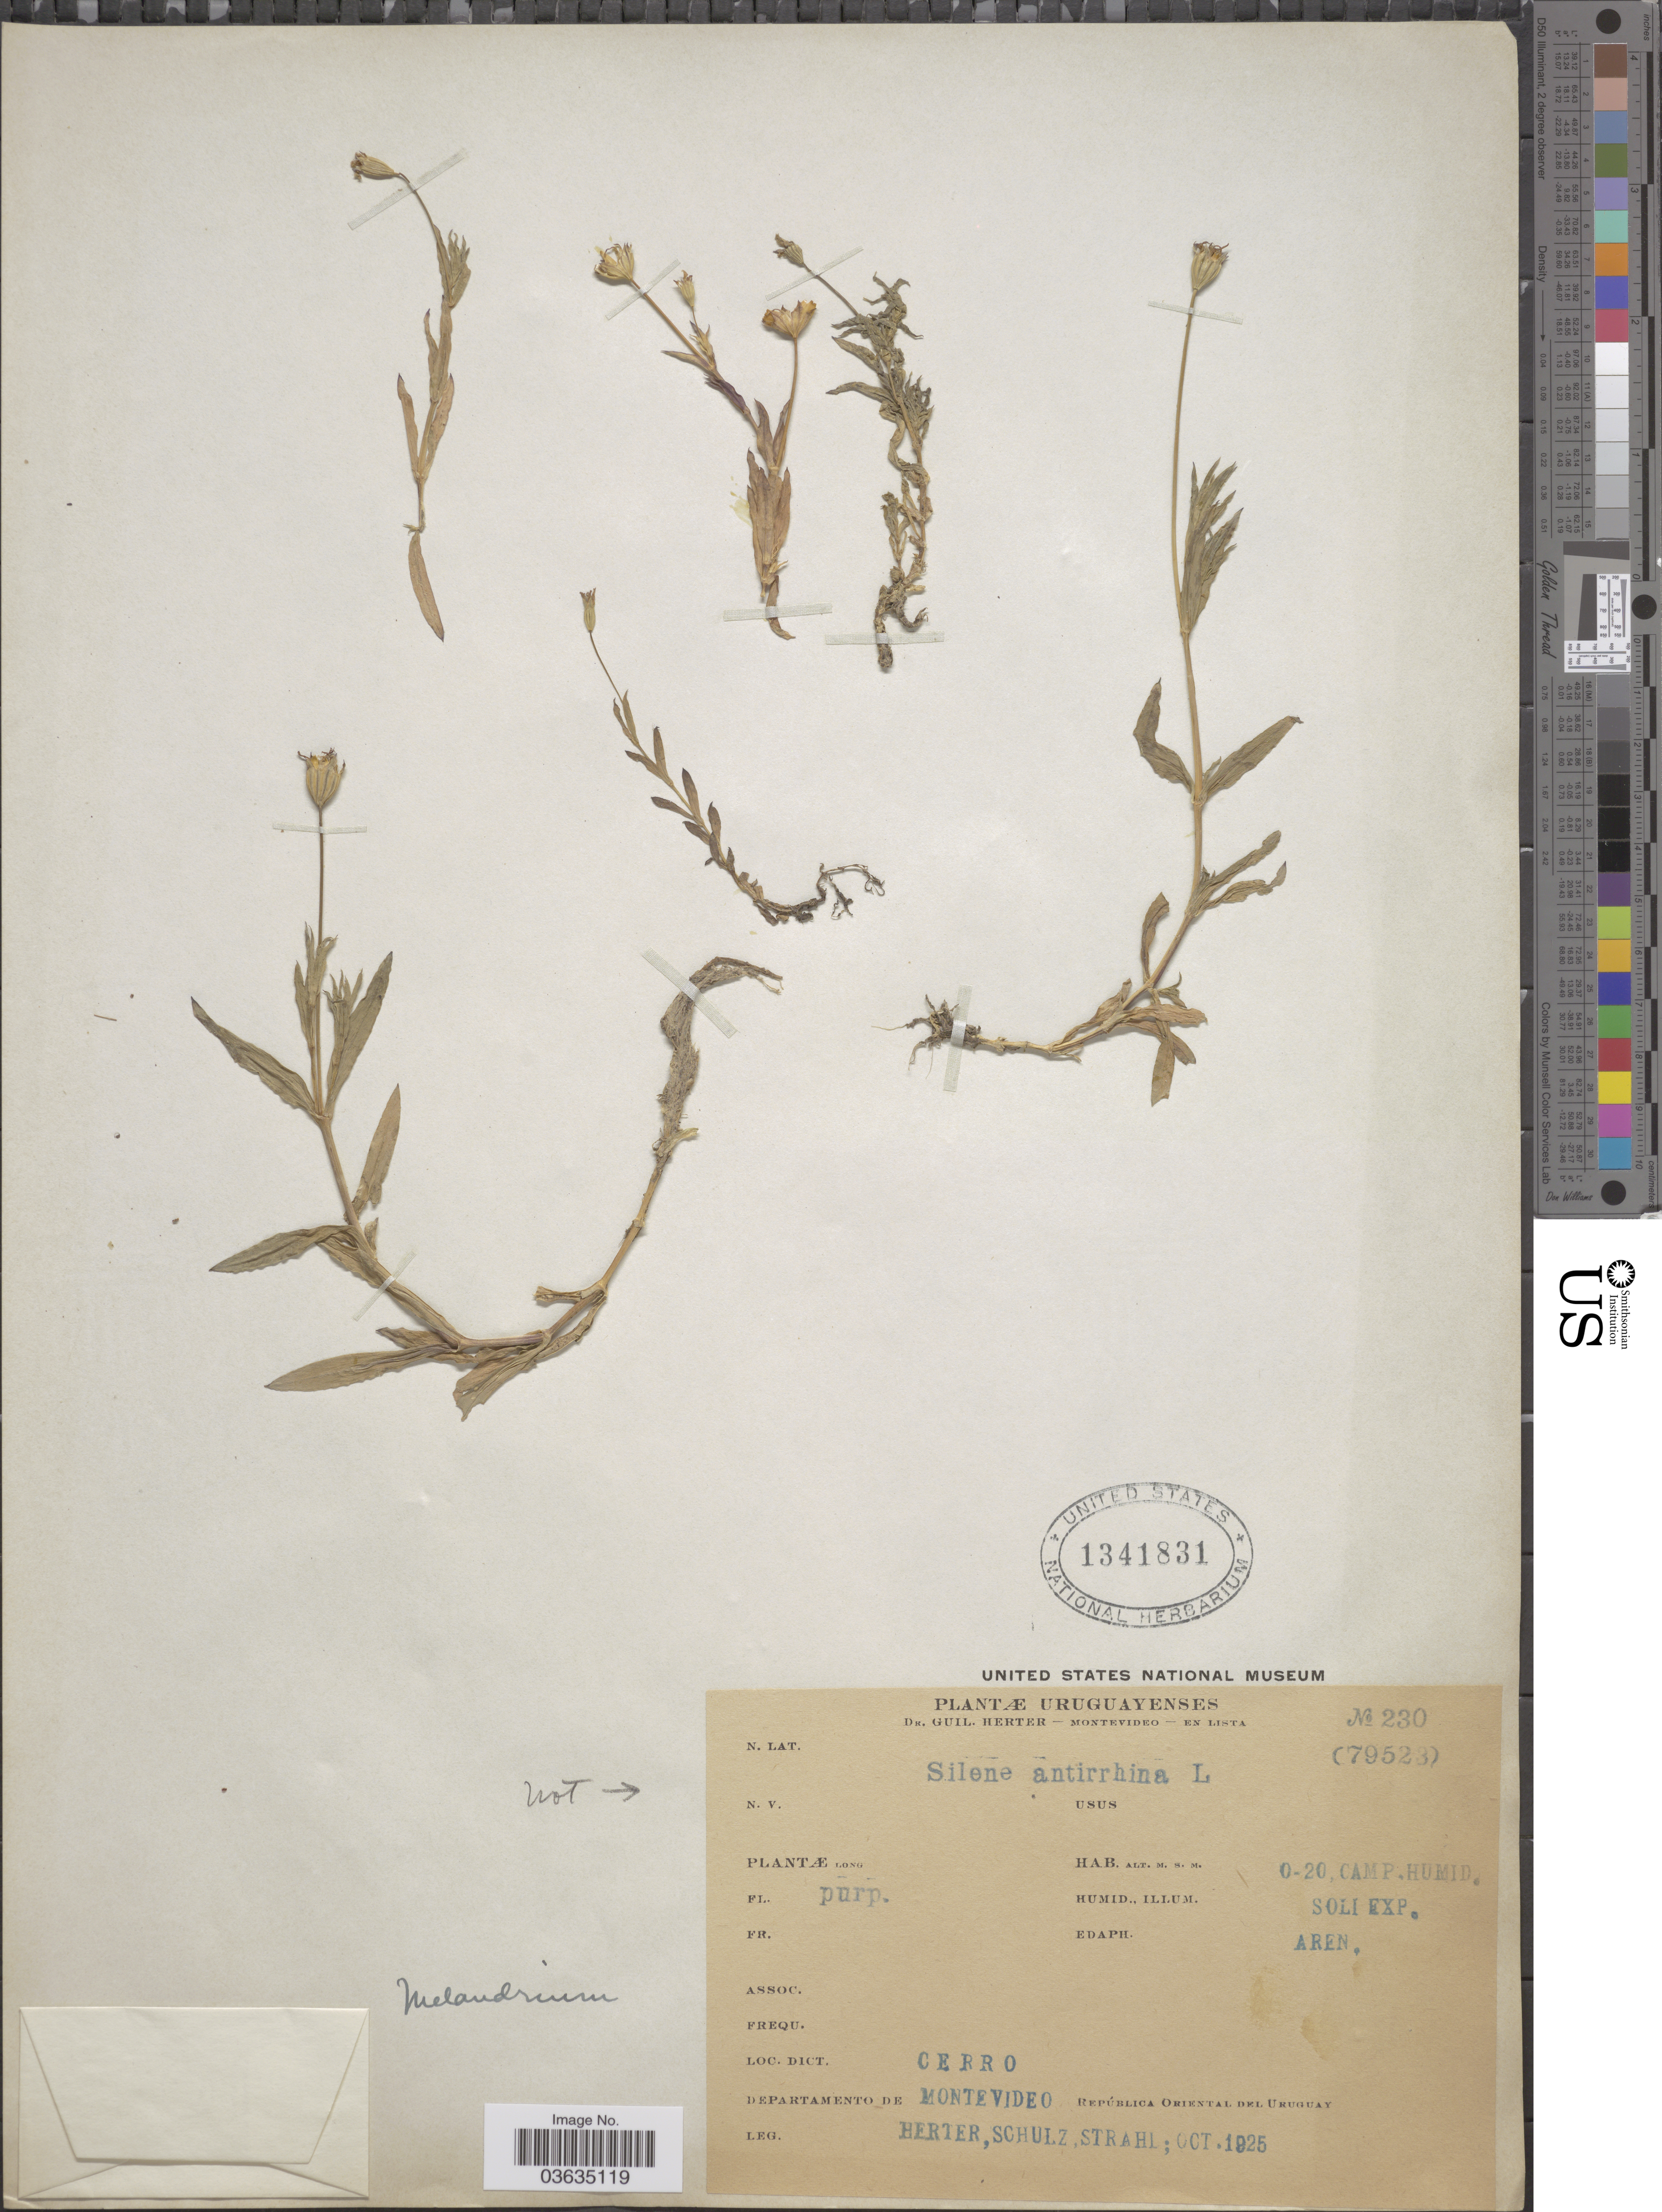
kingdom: Plantae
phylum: Tracheophyta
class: Magnoliopsida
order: Caryophyllales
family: Caryophyllaceae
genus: Silene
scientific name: Silene sp.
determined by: Strong, Mark T., (BOT), Smithsonian Institution - National Museum of Natural History (UNITED STATES)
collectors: G. Herter, Schulz, -- & -. Strahl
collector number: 230 (79523)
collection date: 1925-10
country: Uruguay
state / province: Montevideo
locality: Cerro. Departamento de Montevideo. República Oriental del Uruguay.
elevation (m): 0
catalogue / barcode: US 1341831